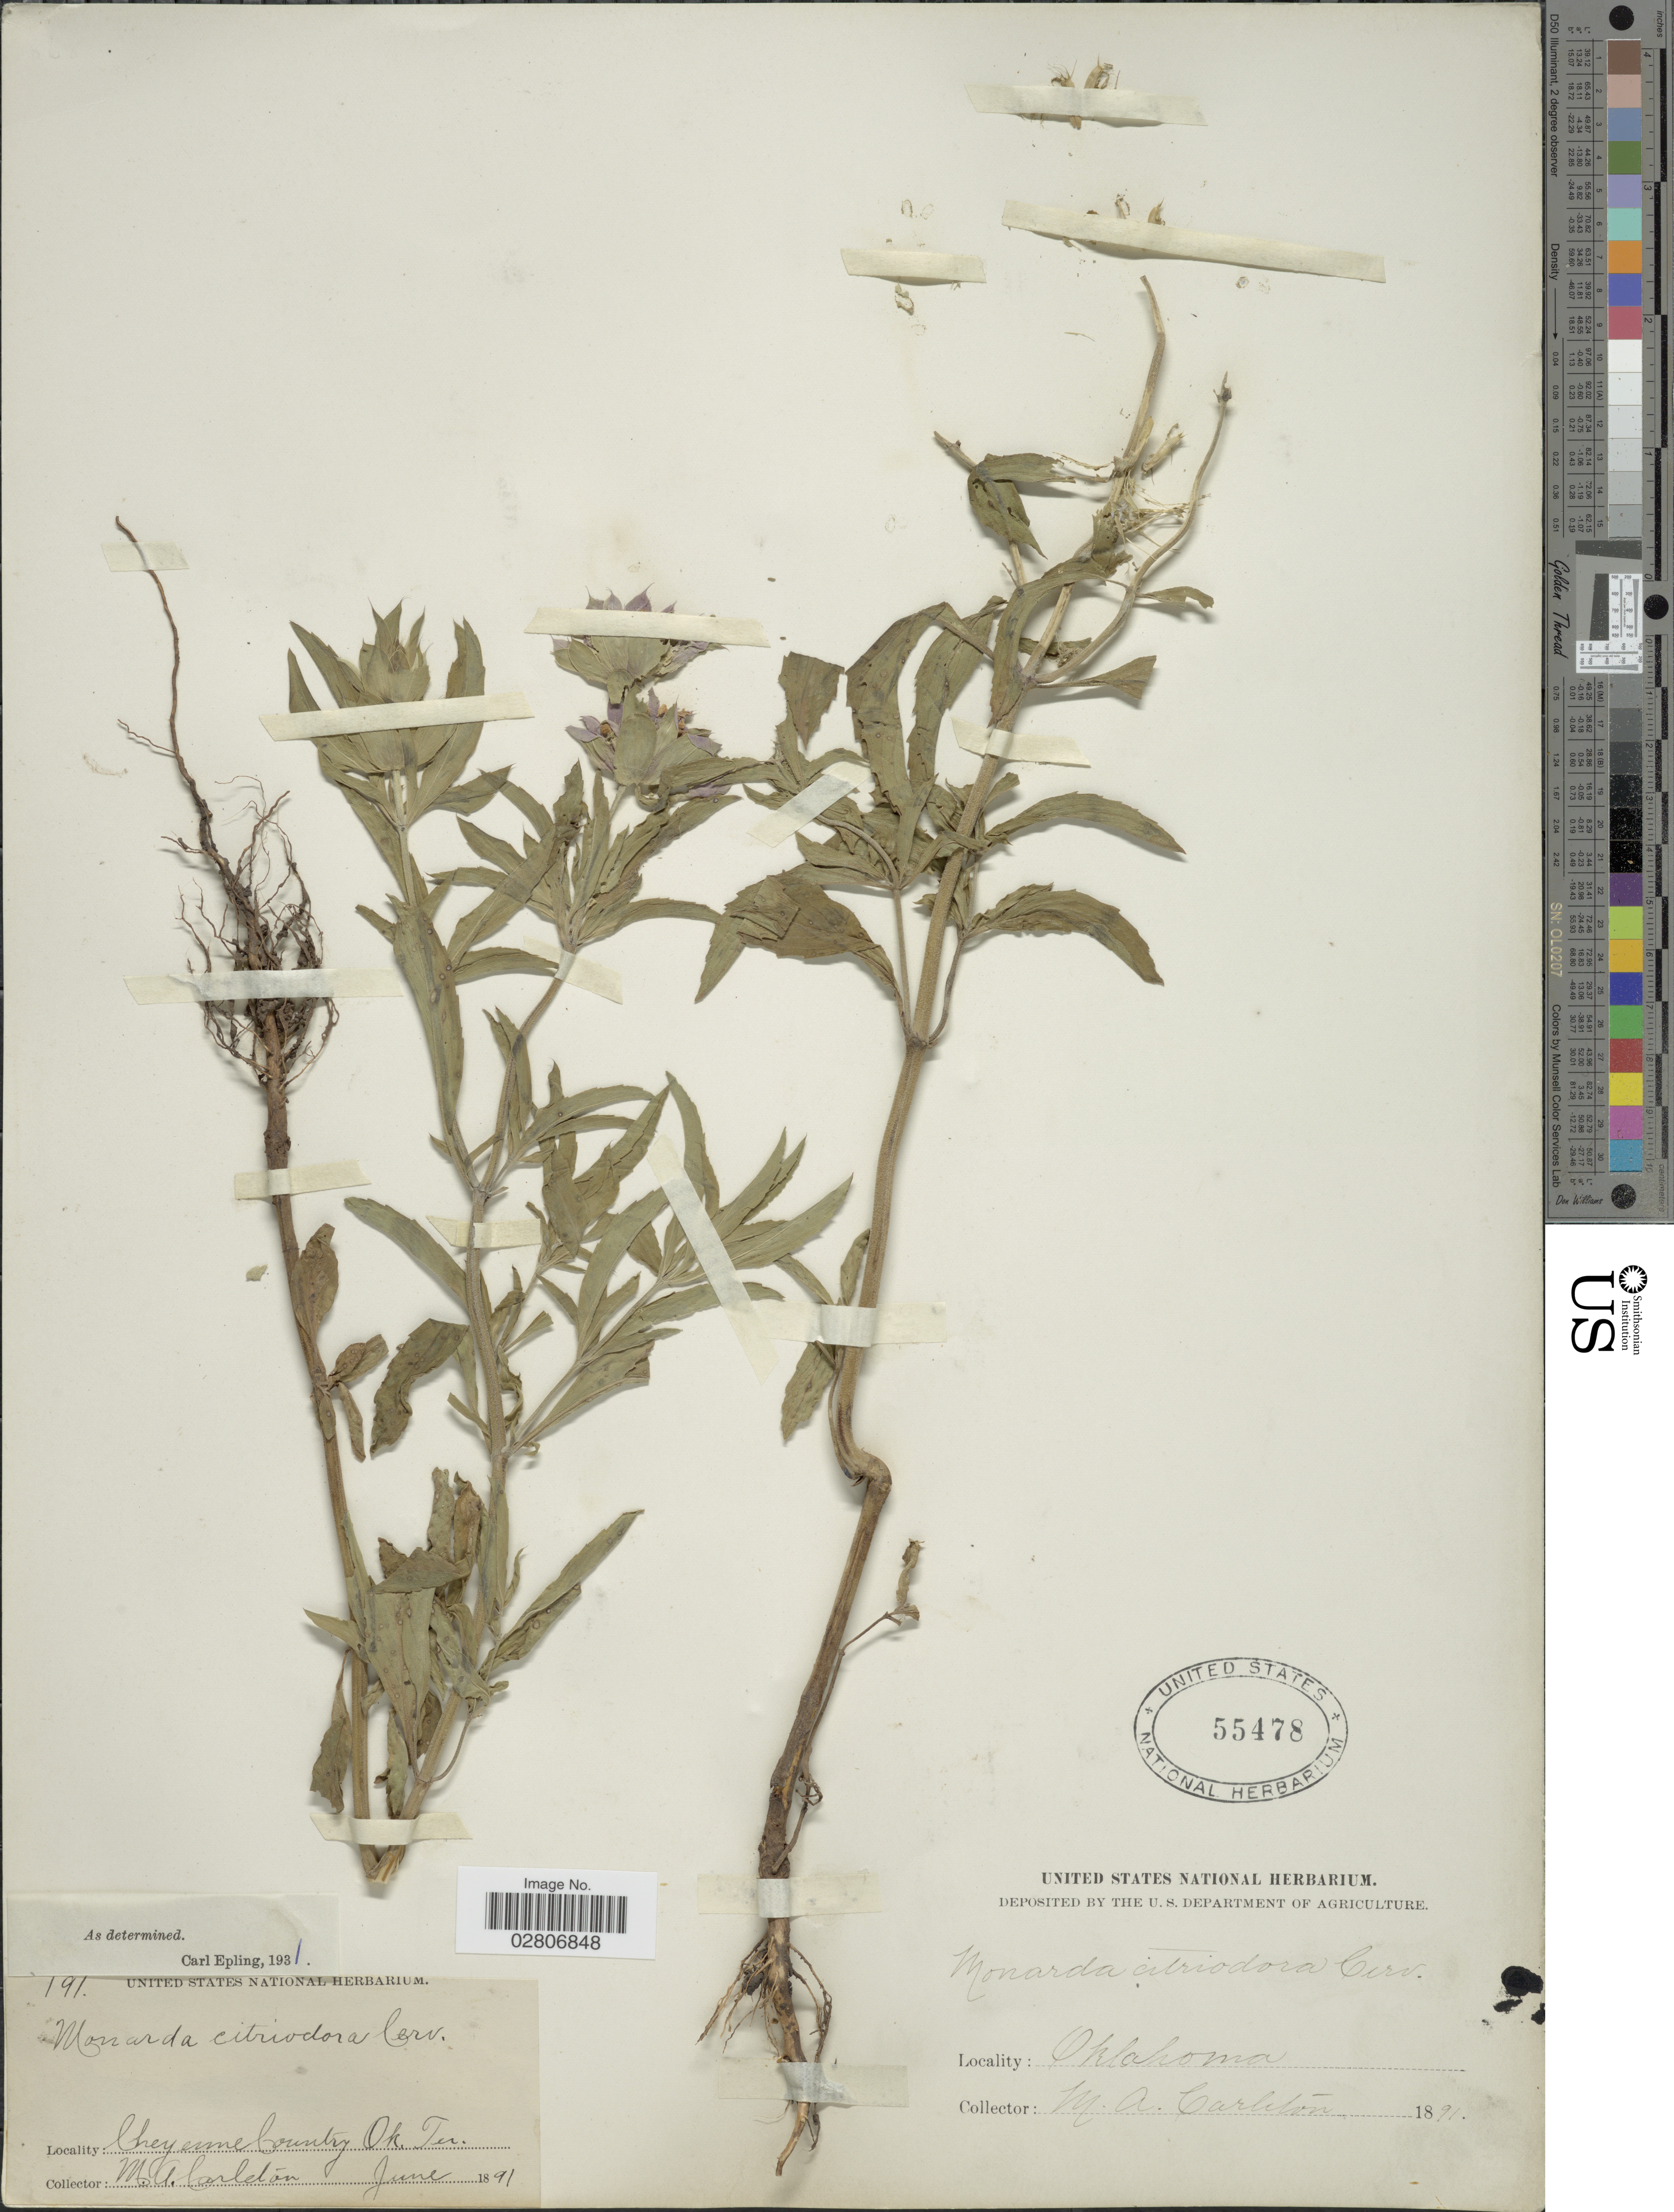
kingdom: Plantae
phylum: Tracheophyta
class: Magnoliopsida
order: Lamiales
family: Lamiaceae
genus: Monarda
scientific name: Monarda citriodora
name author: Cerv. ex Lag.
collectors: M. A. Carleton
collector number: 191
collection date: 1891-06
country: United States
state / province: Oklahoma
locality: Cheyenne County Ok Ter.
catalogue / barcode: US 55478